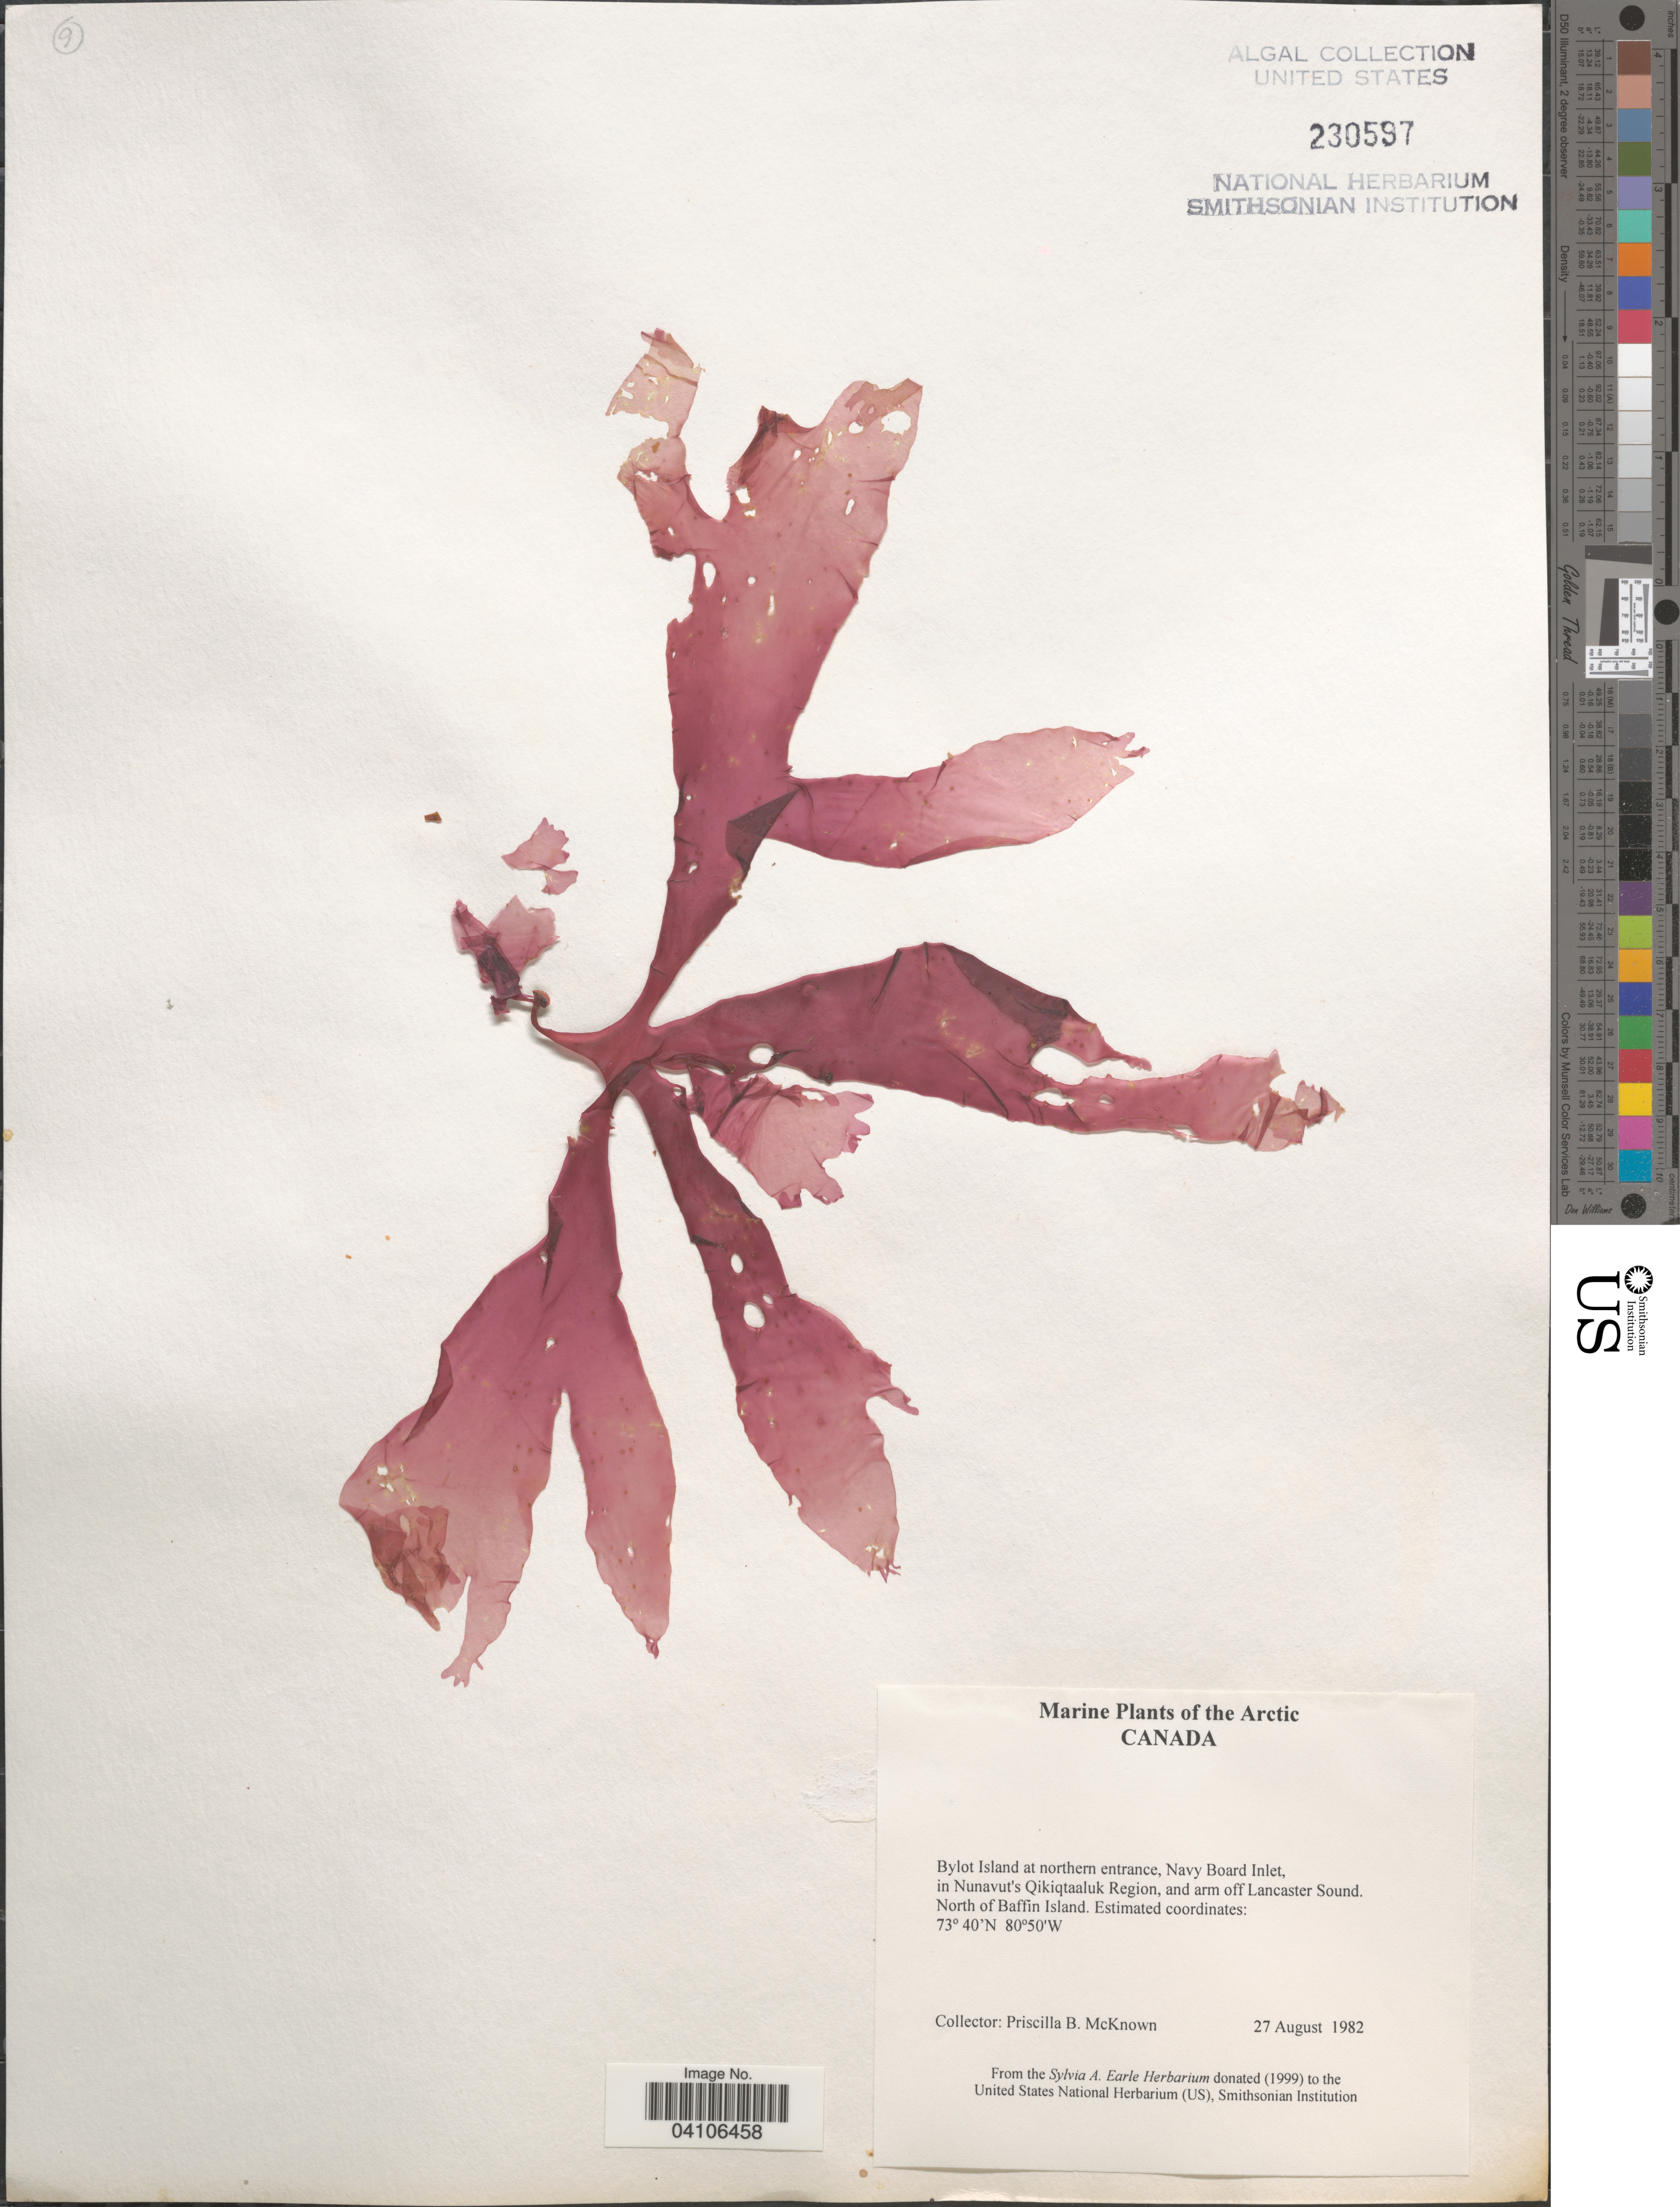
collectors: P. McKnown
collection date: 1982-08-27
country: Canada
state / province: Nunavut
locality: The Arctic Canada. Bylot Island at northern entrance, Navy Board Inlet, in Nunavut's Qikiqtaaluk Region, and arm off Lancaster Sound. North of Baffin Island.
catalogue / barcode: US 230597